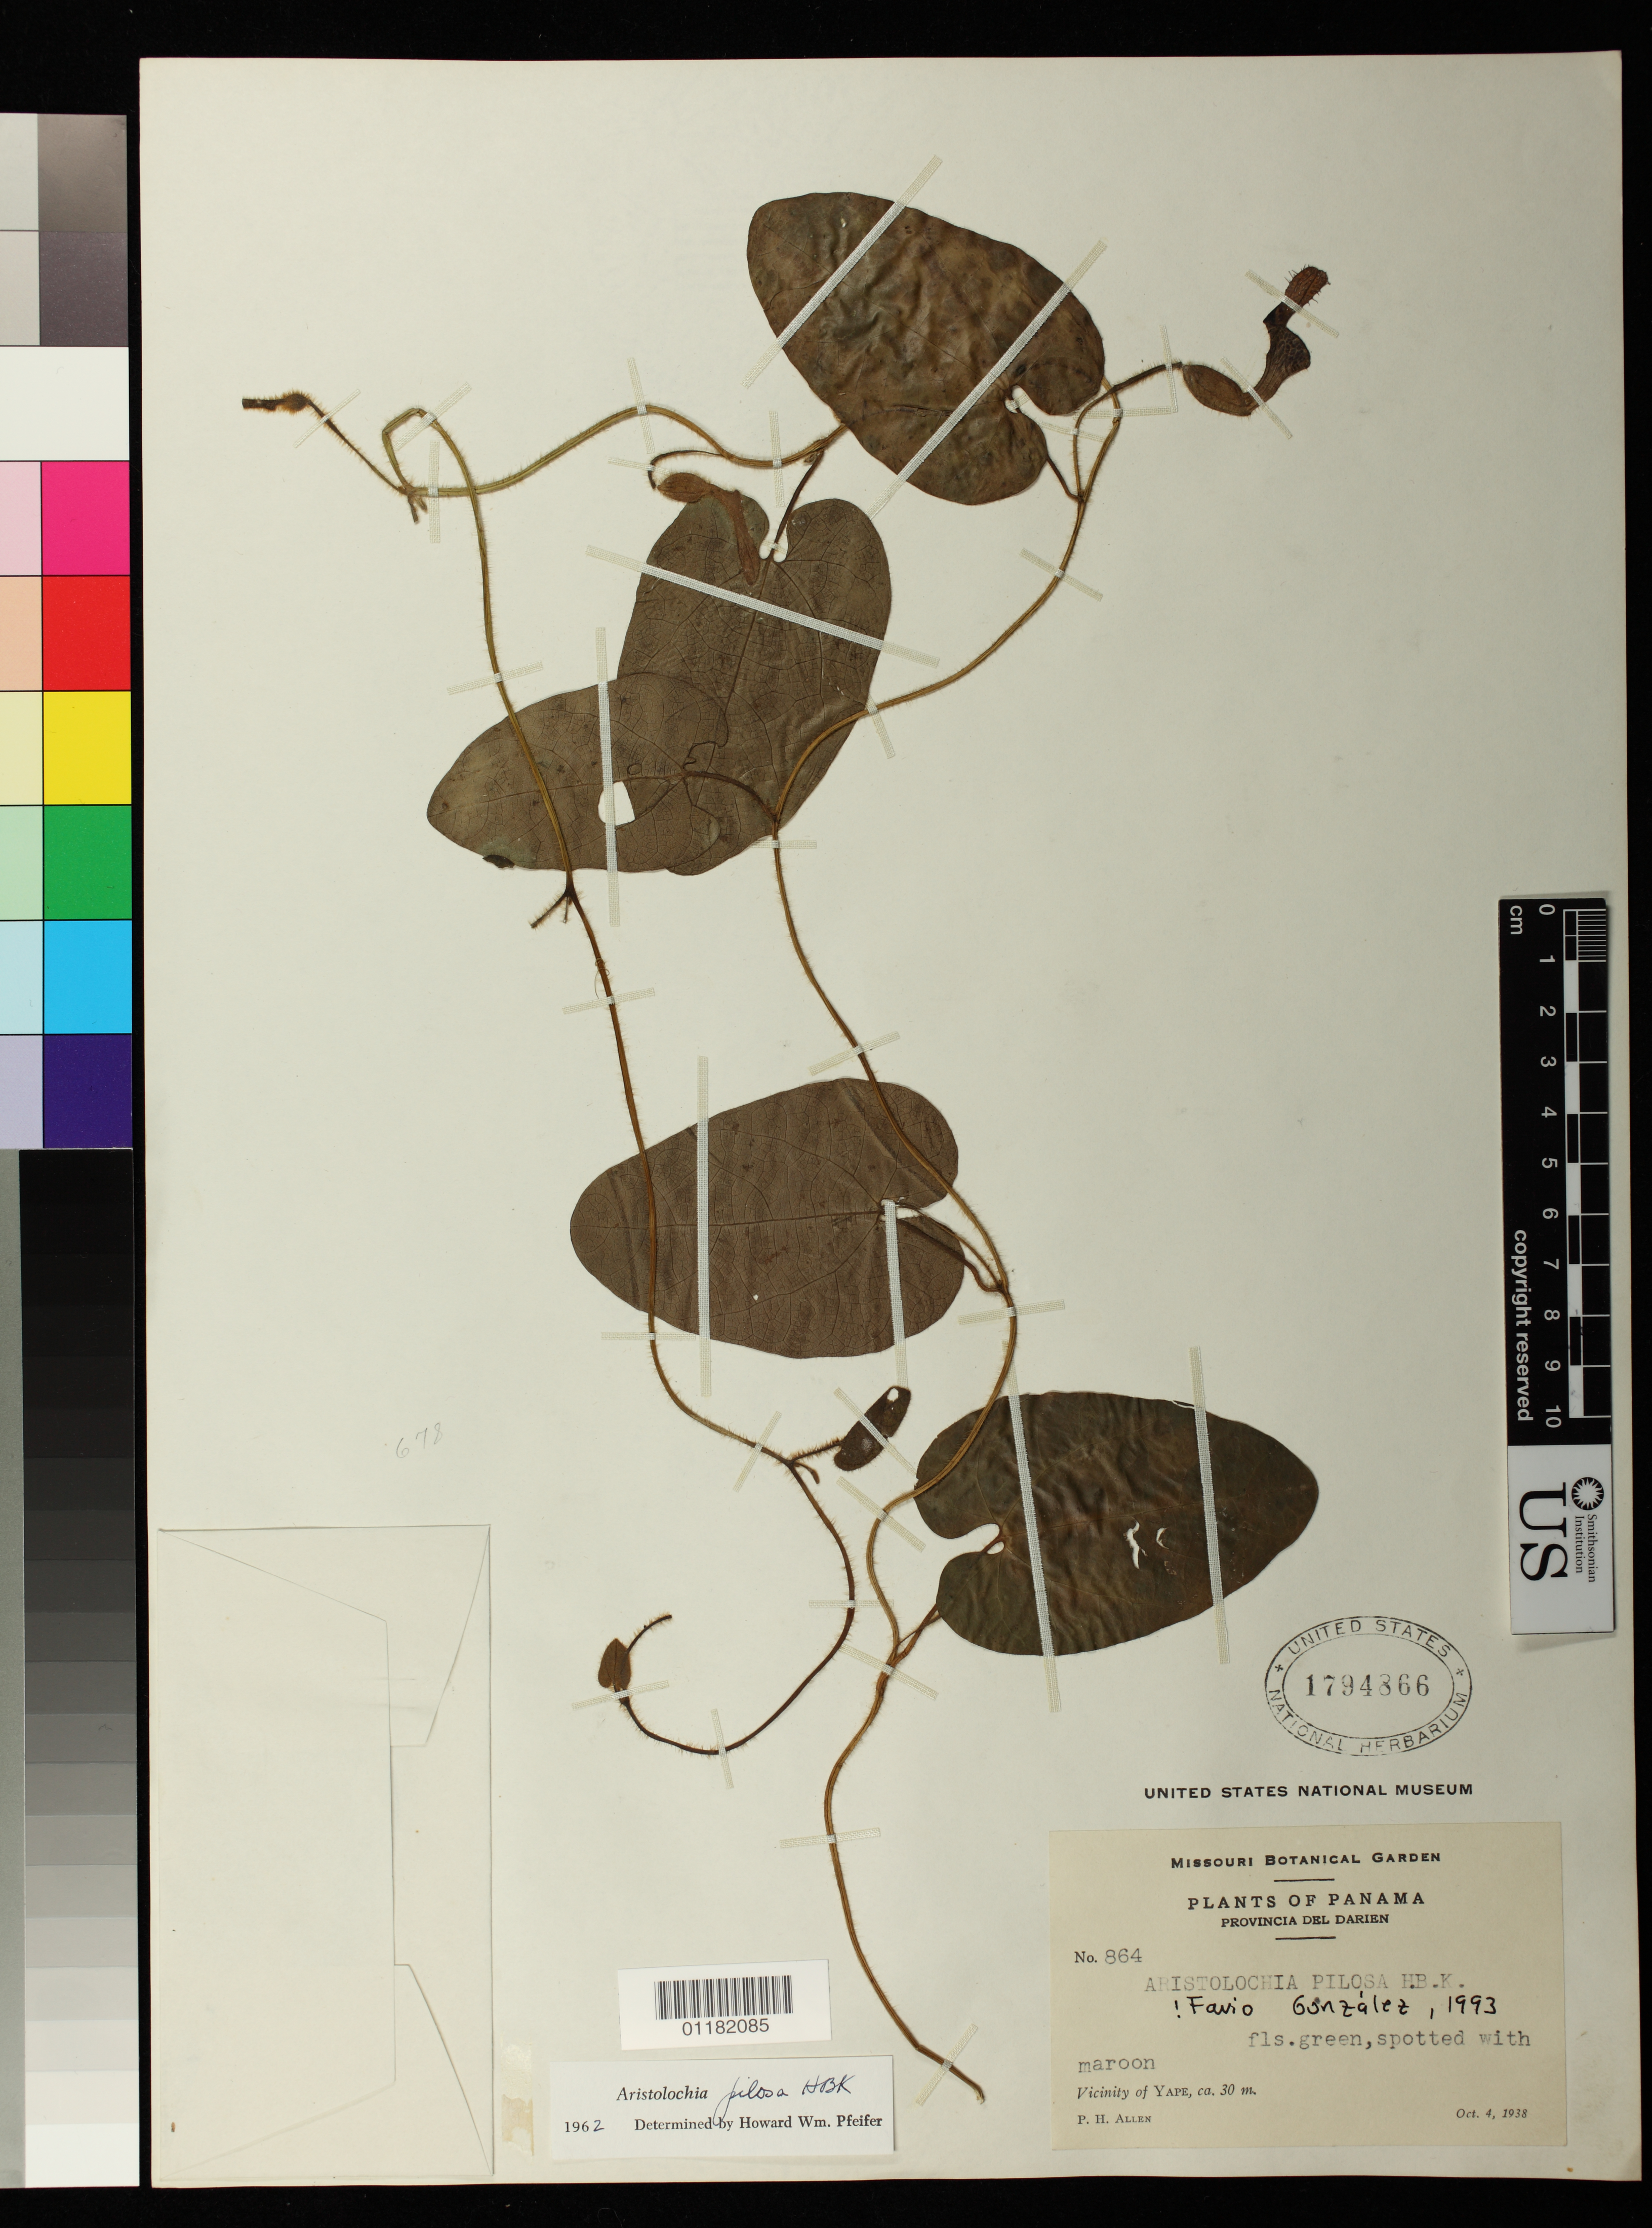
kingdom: Plantae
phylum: Tracheophyta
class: Magnoliopsida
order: Piperales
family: Aristolochiaceae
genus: Aristolochia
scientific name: Aristolochia pilosa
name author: Kunth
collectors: P. H. Allen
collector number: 864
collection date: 1938-10-04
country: Panama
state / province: Darién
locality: Vicinity of Yape Provencea del Darien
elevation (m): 30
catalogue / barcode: US 1794866